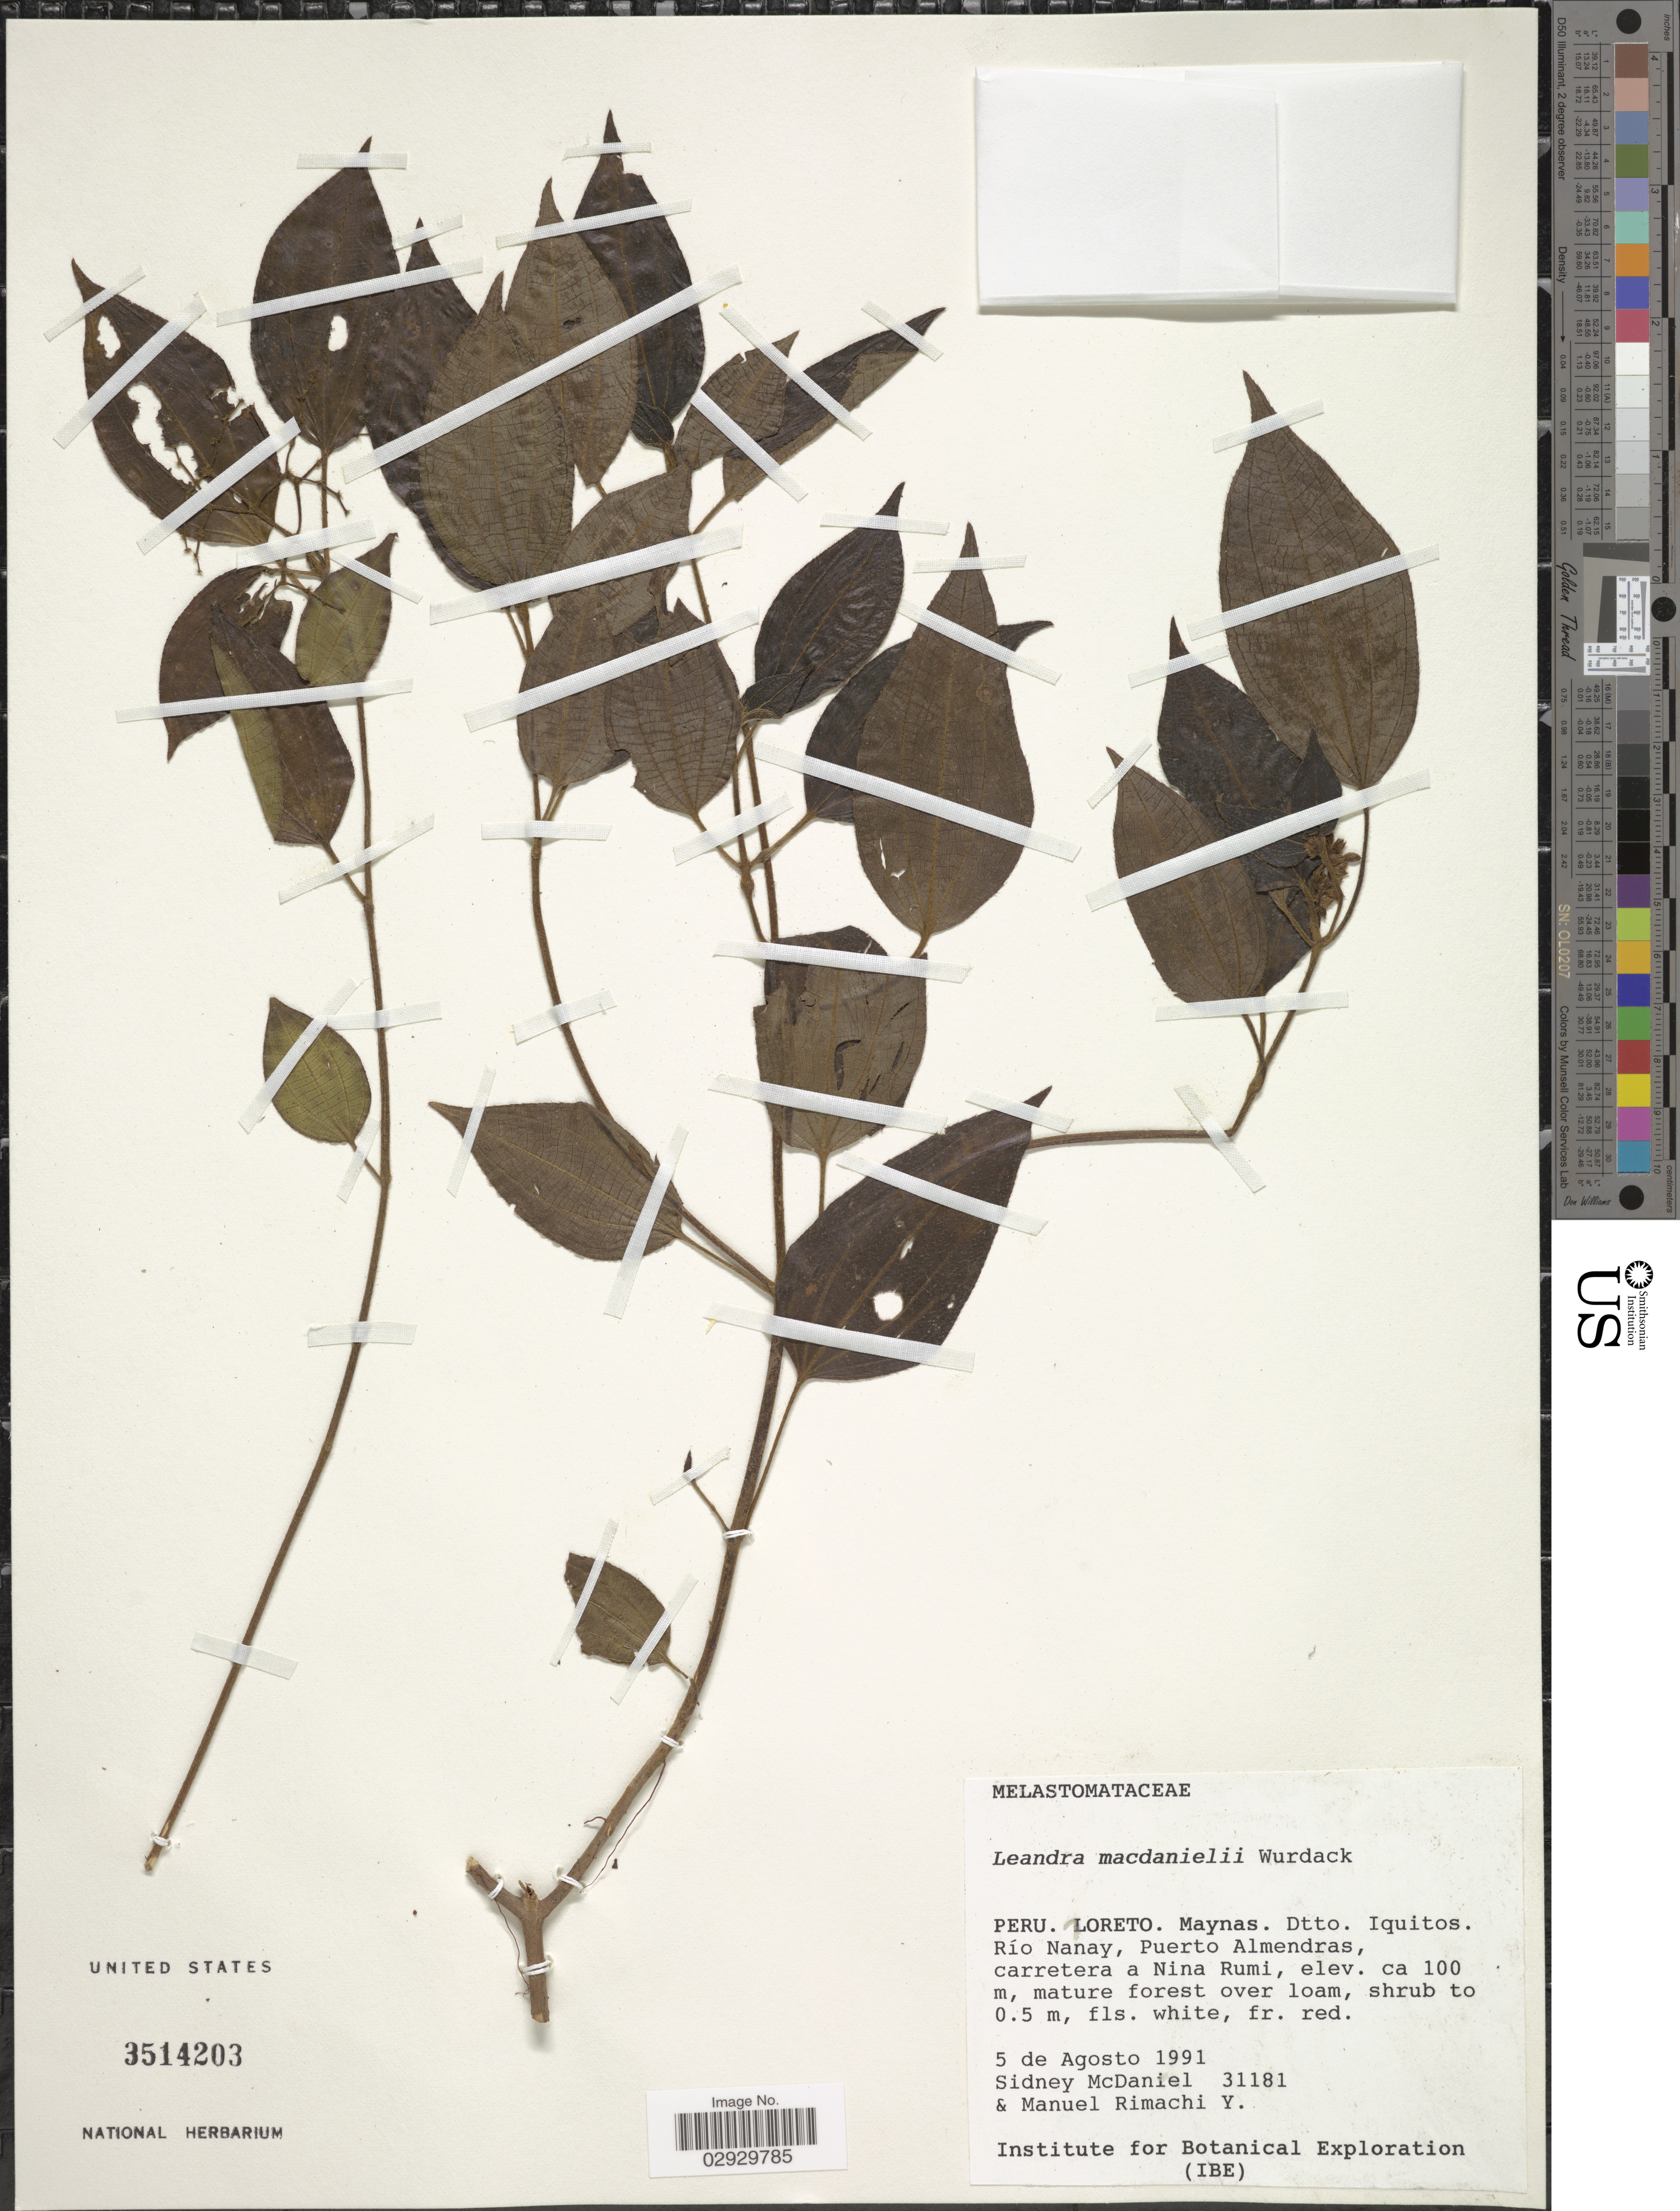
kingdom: Plantae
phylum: Tracheophyta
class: Magnoliopsida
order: Myrtales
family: Melastomataceae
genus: Leandra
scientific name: Leandra macdanielii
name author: Wurdack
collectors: S. McDaniel & M. Rimachi Y.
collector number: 31181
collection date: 1991-08-05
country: Peru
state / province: Loreto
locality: Maynas. Dtto. Iquitos. Río Nanay, Puerto Almendras, carretera a Nina Rumi.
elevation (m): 100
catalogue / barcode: US 3514203